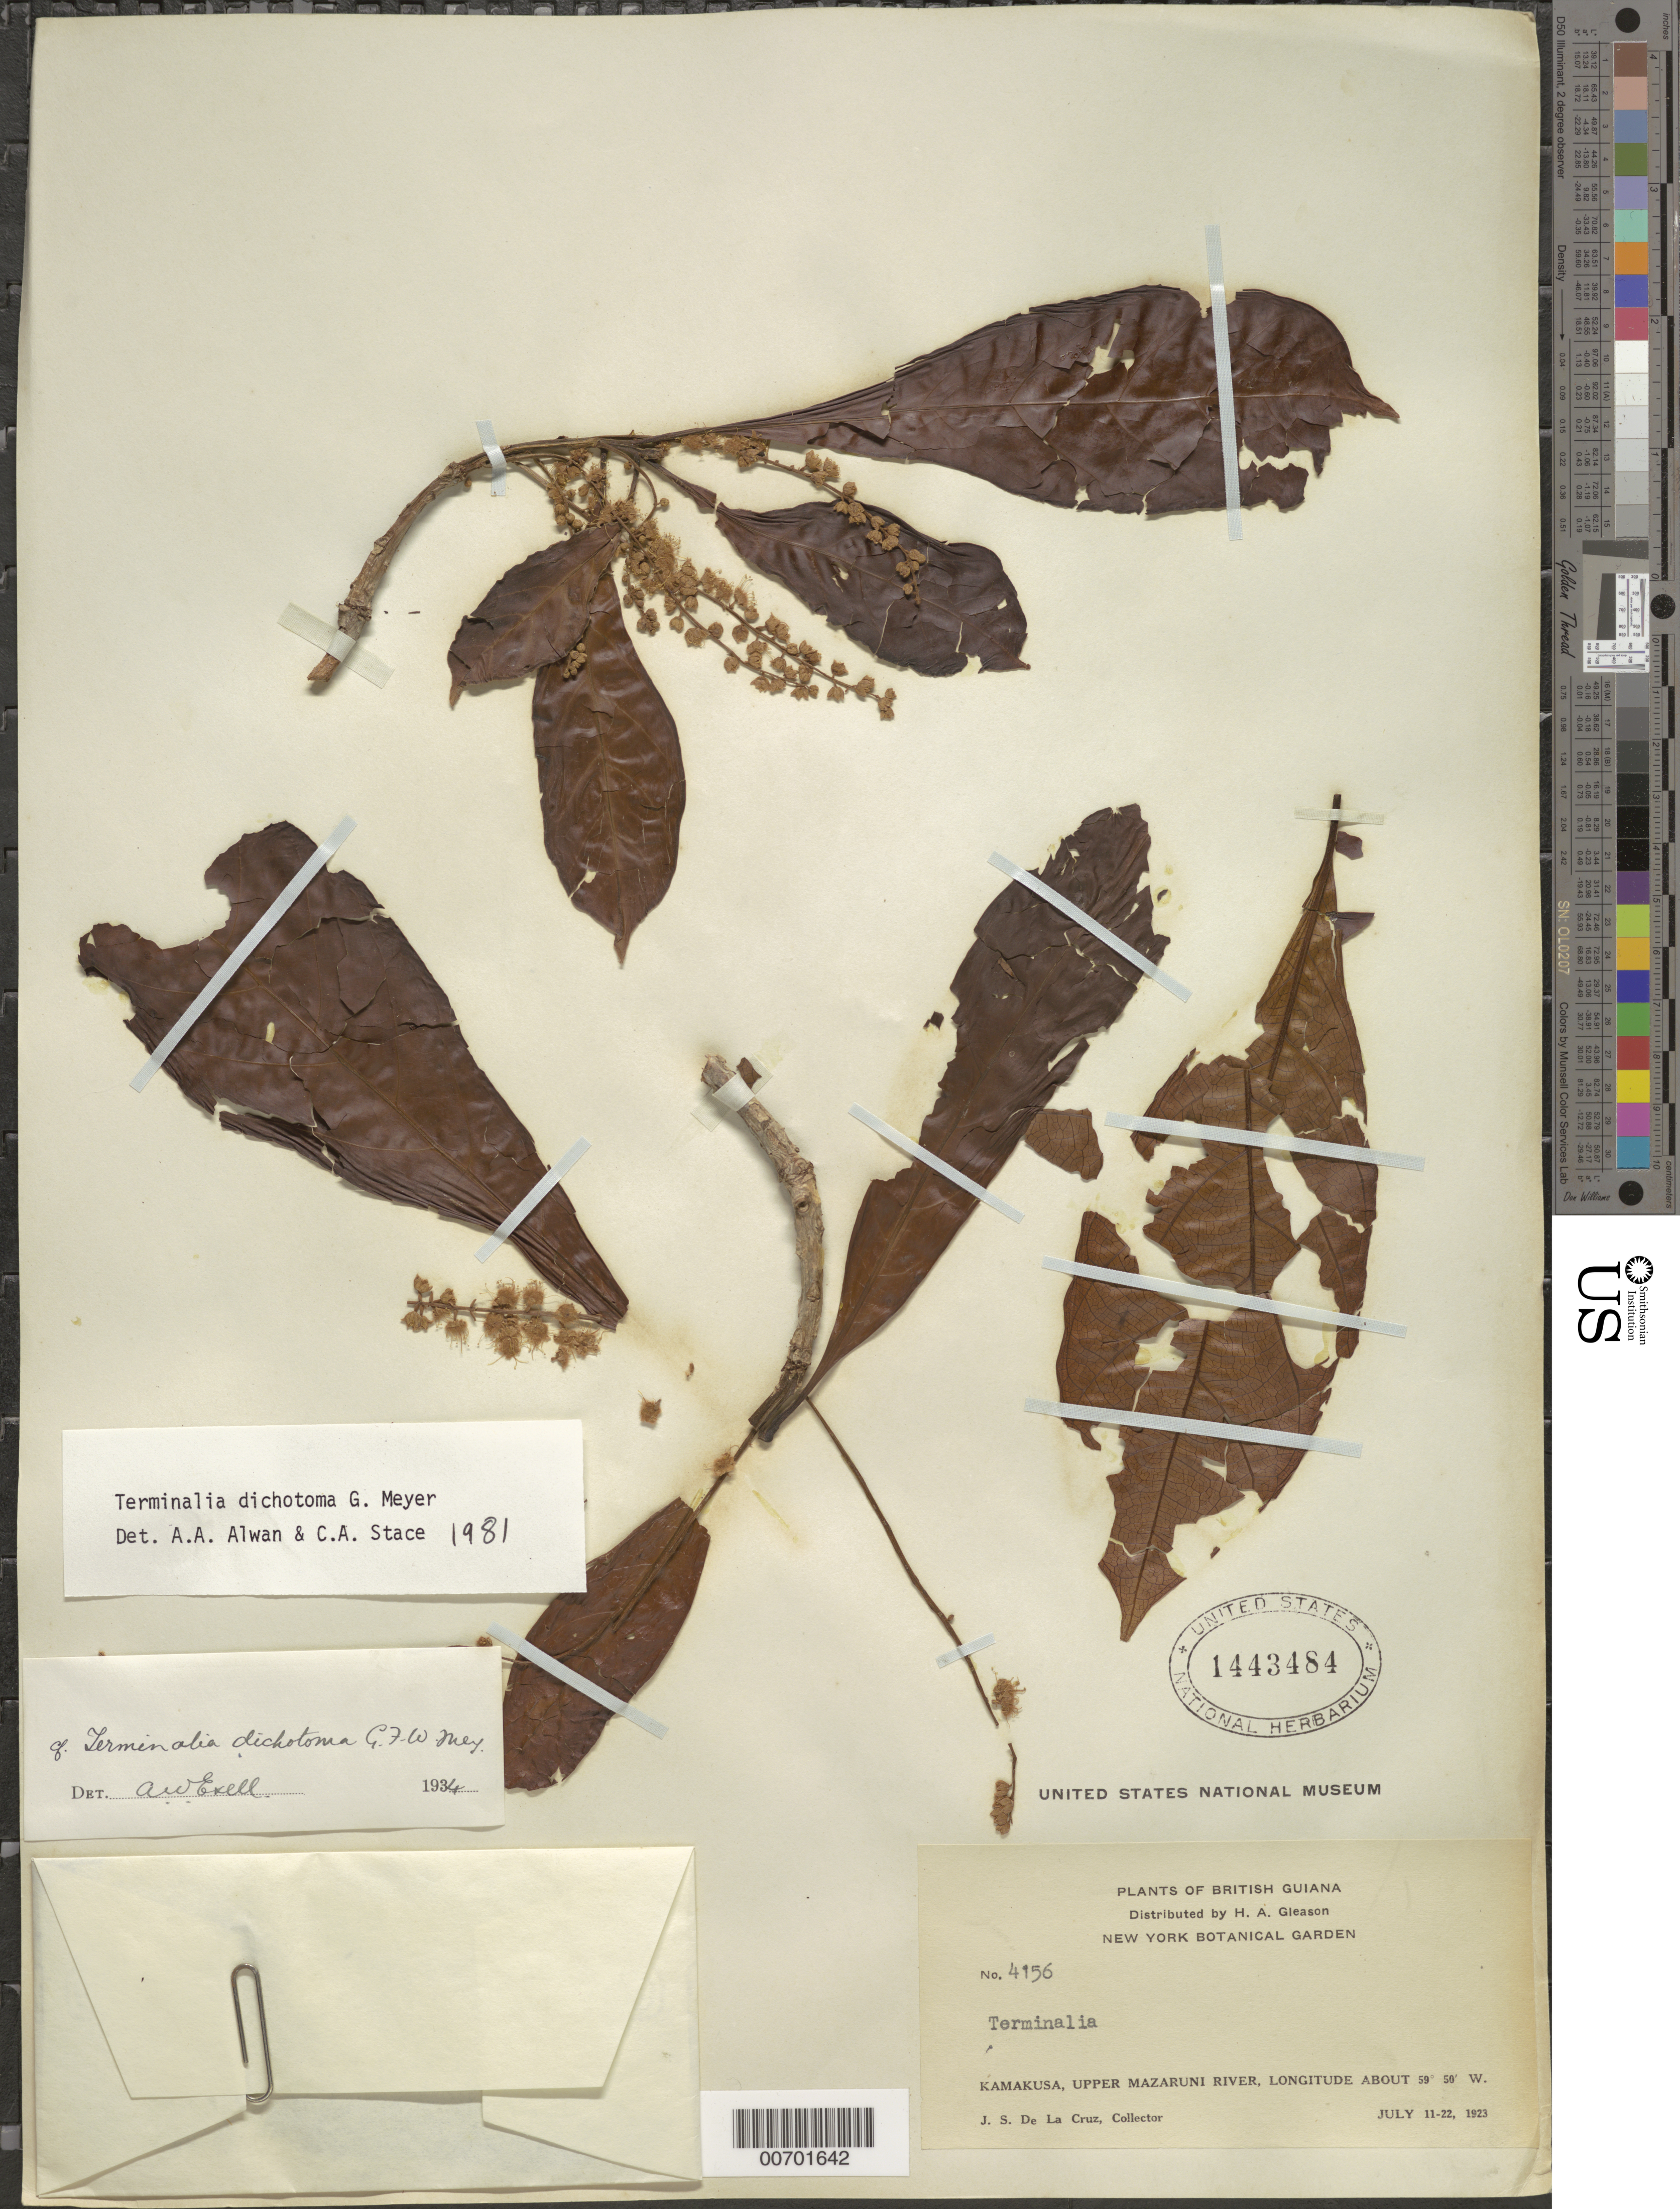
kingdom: Plantae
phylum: Tracheophyta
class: Magnoliopsida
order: Myrtales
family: Combretaceae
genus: Terminalia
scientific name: Terminalia dichotoma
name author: G. Mey.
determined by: Alwan, A. R.; Stace, C. A.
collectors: J. S. de la Cruz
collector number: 4156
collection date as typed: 11-Jul-23 to 22-Jul-23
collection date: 1923-07-11/1923-07-22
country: Guyana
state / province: Cuyuni-Mazaruni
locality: Kamakusa, Upper Mazaruni R.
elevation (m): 100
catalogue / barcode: US 1443484